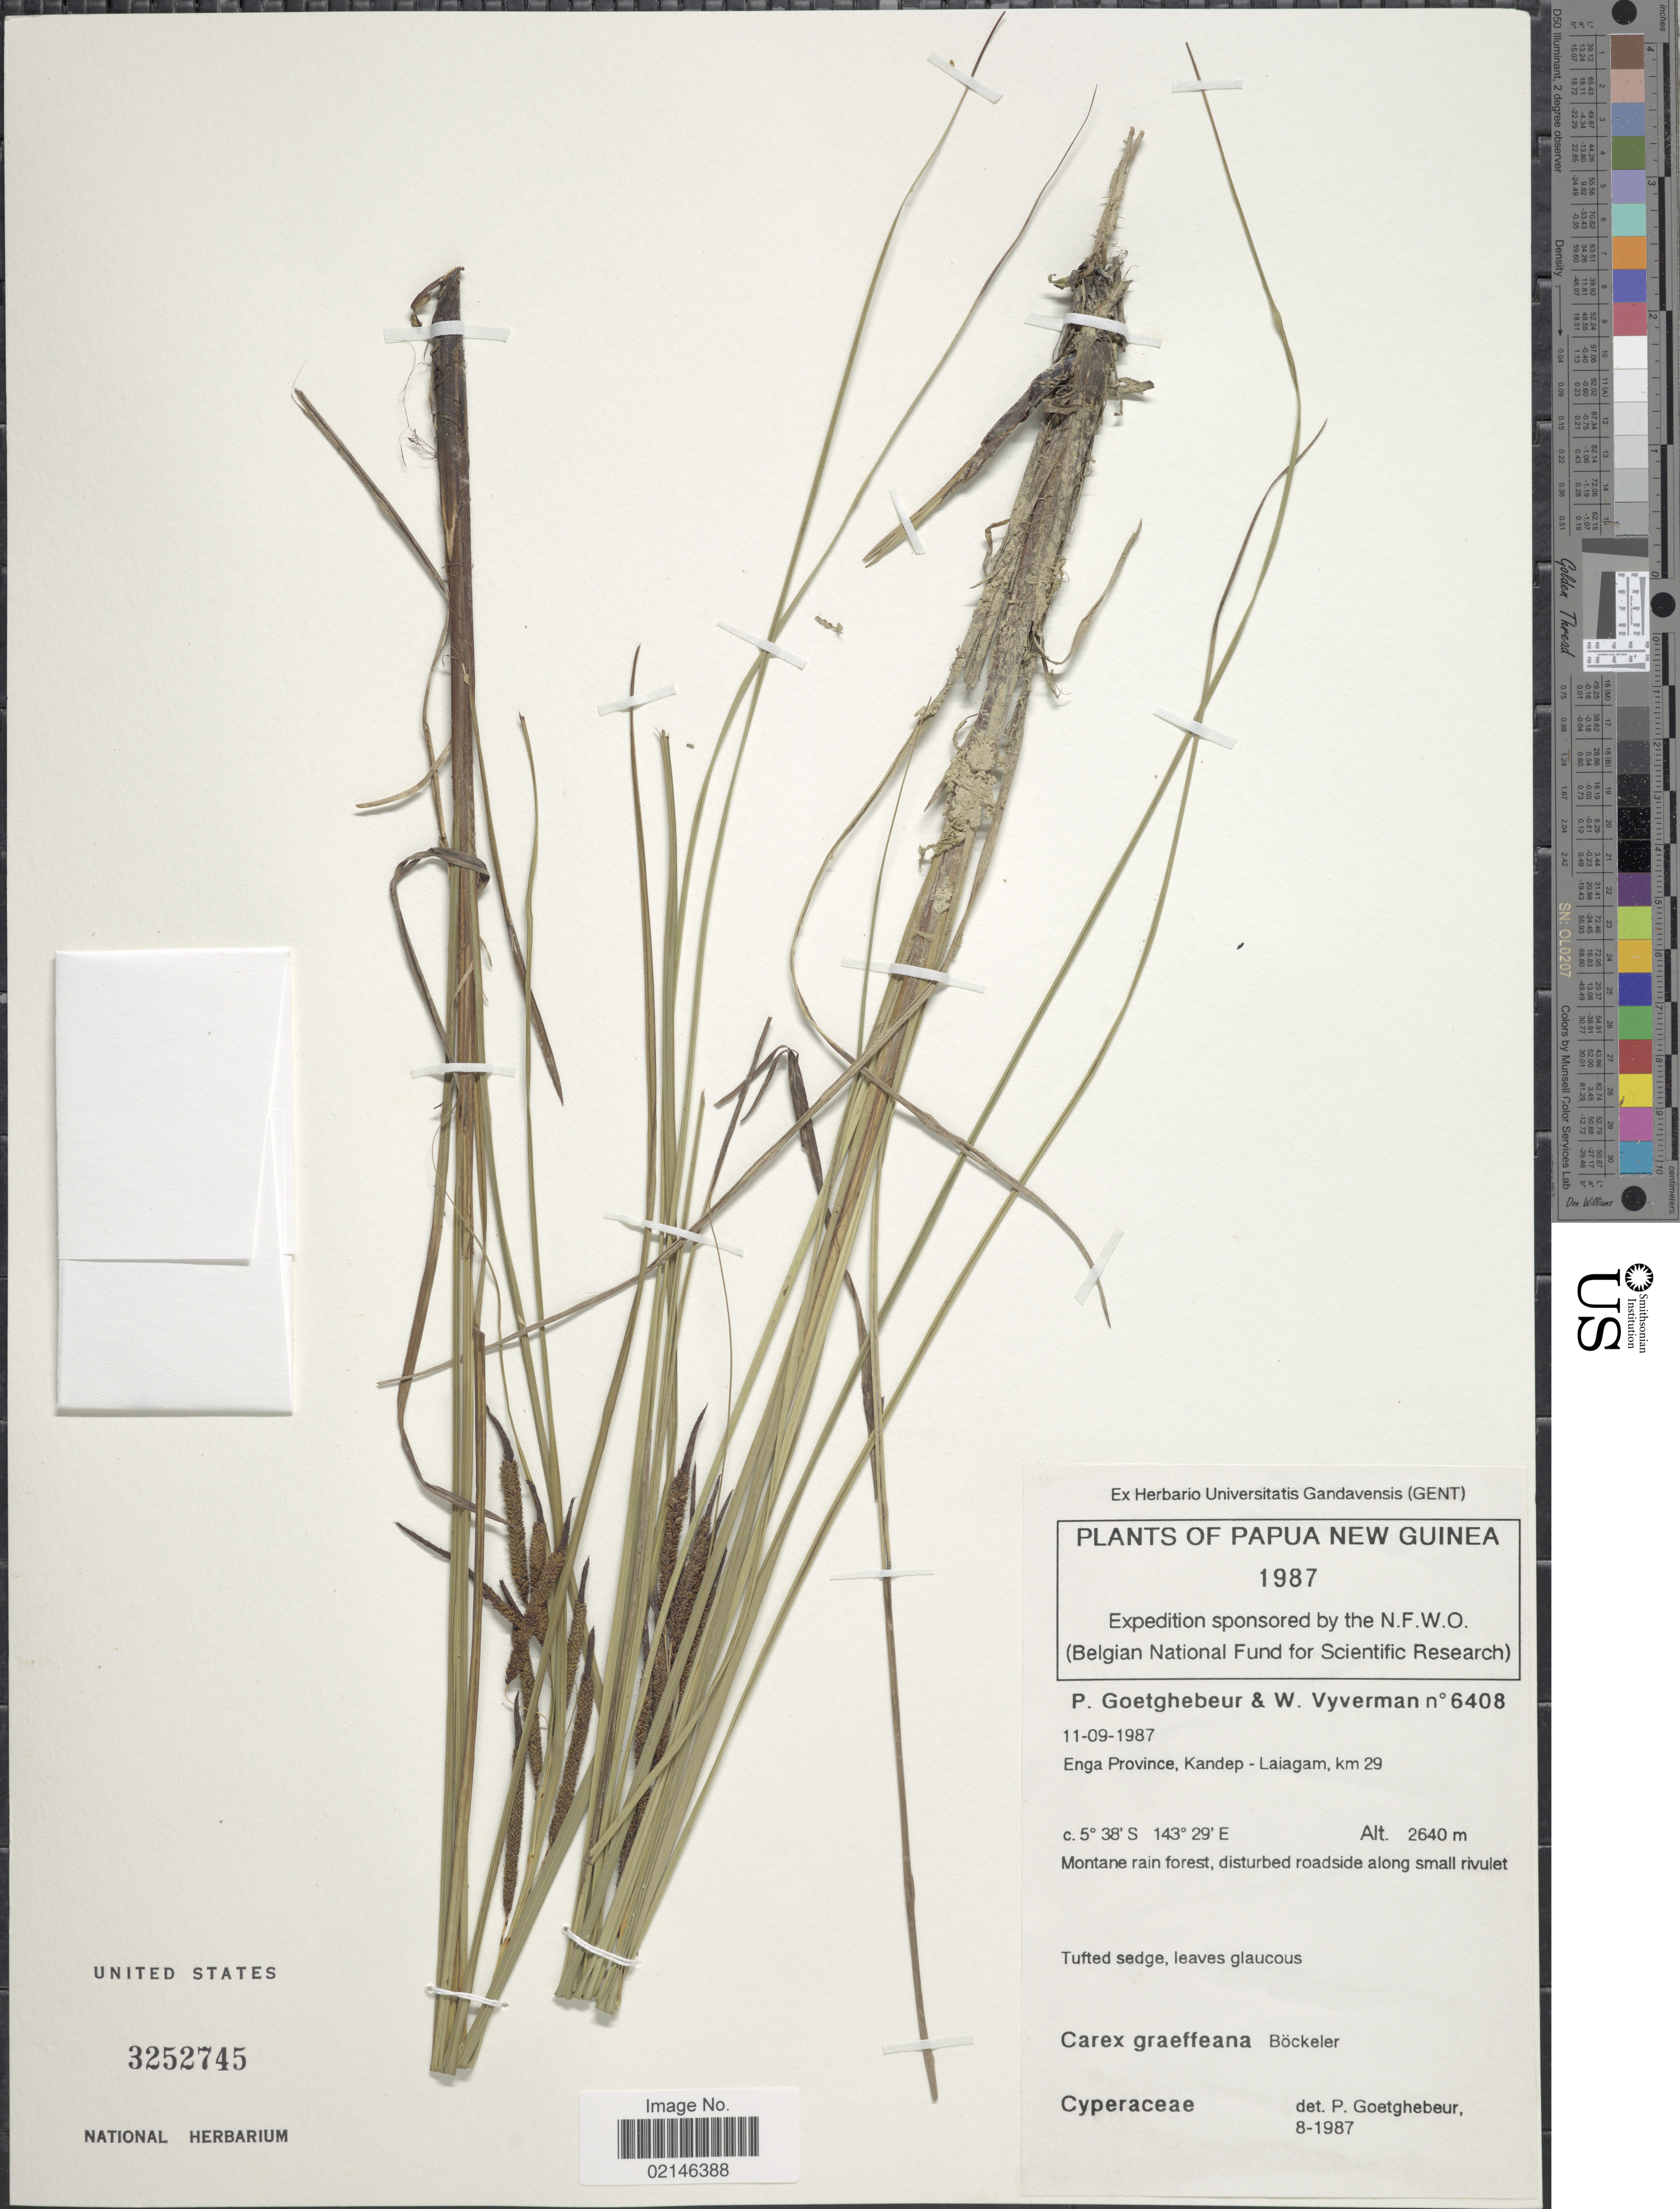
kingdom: Plantae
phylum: Tracheophyta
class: Liliopsida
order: Poales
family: Cyperaceae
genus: Carex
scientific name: Carex graeffeana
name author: Boeckeler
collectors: P. Goetghebeur & W. Vyverman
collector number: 6408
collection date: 1987-09-11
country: Papua New Guinea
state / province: Enga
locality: Kandep - Laiagam, km 29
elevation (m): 2640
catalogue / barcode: US 3252745